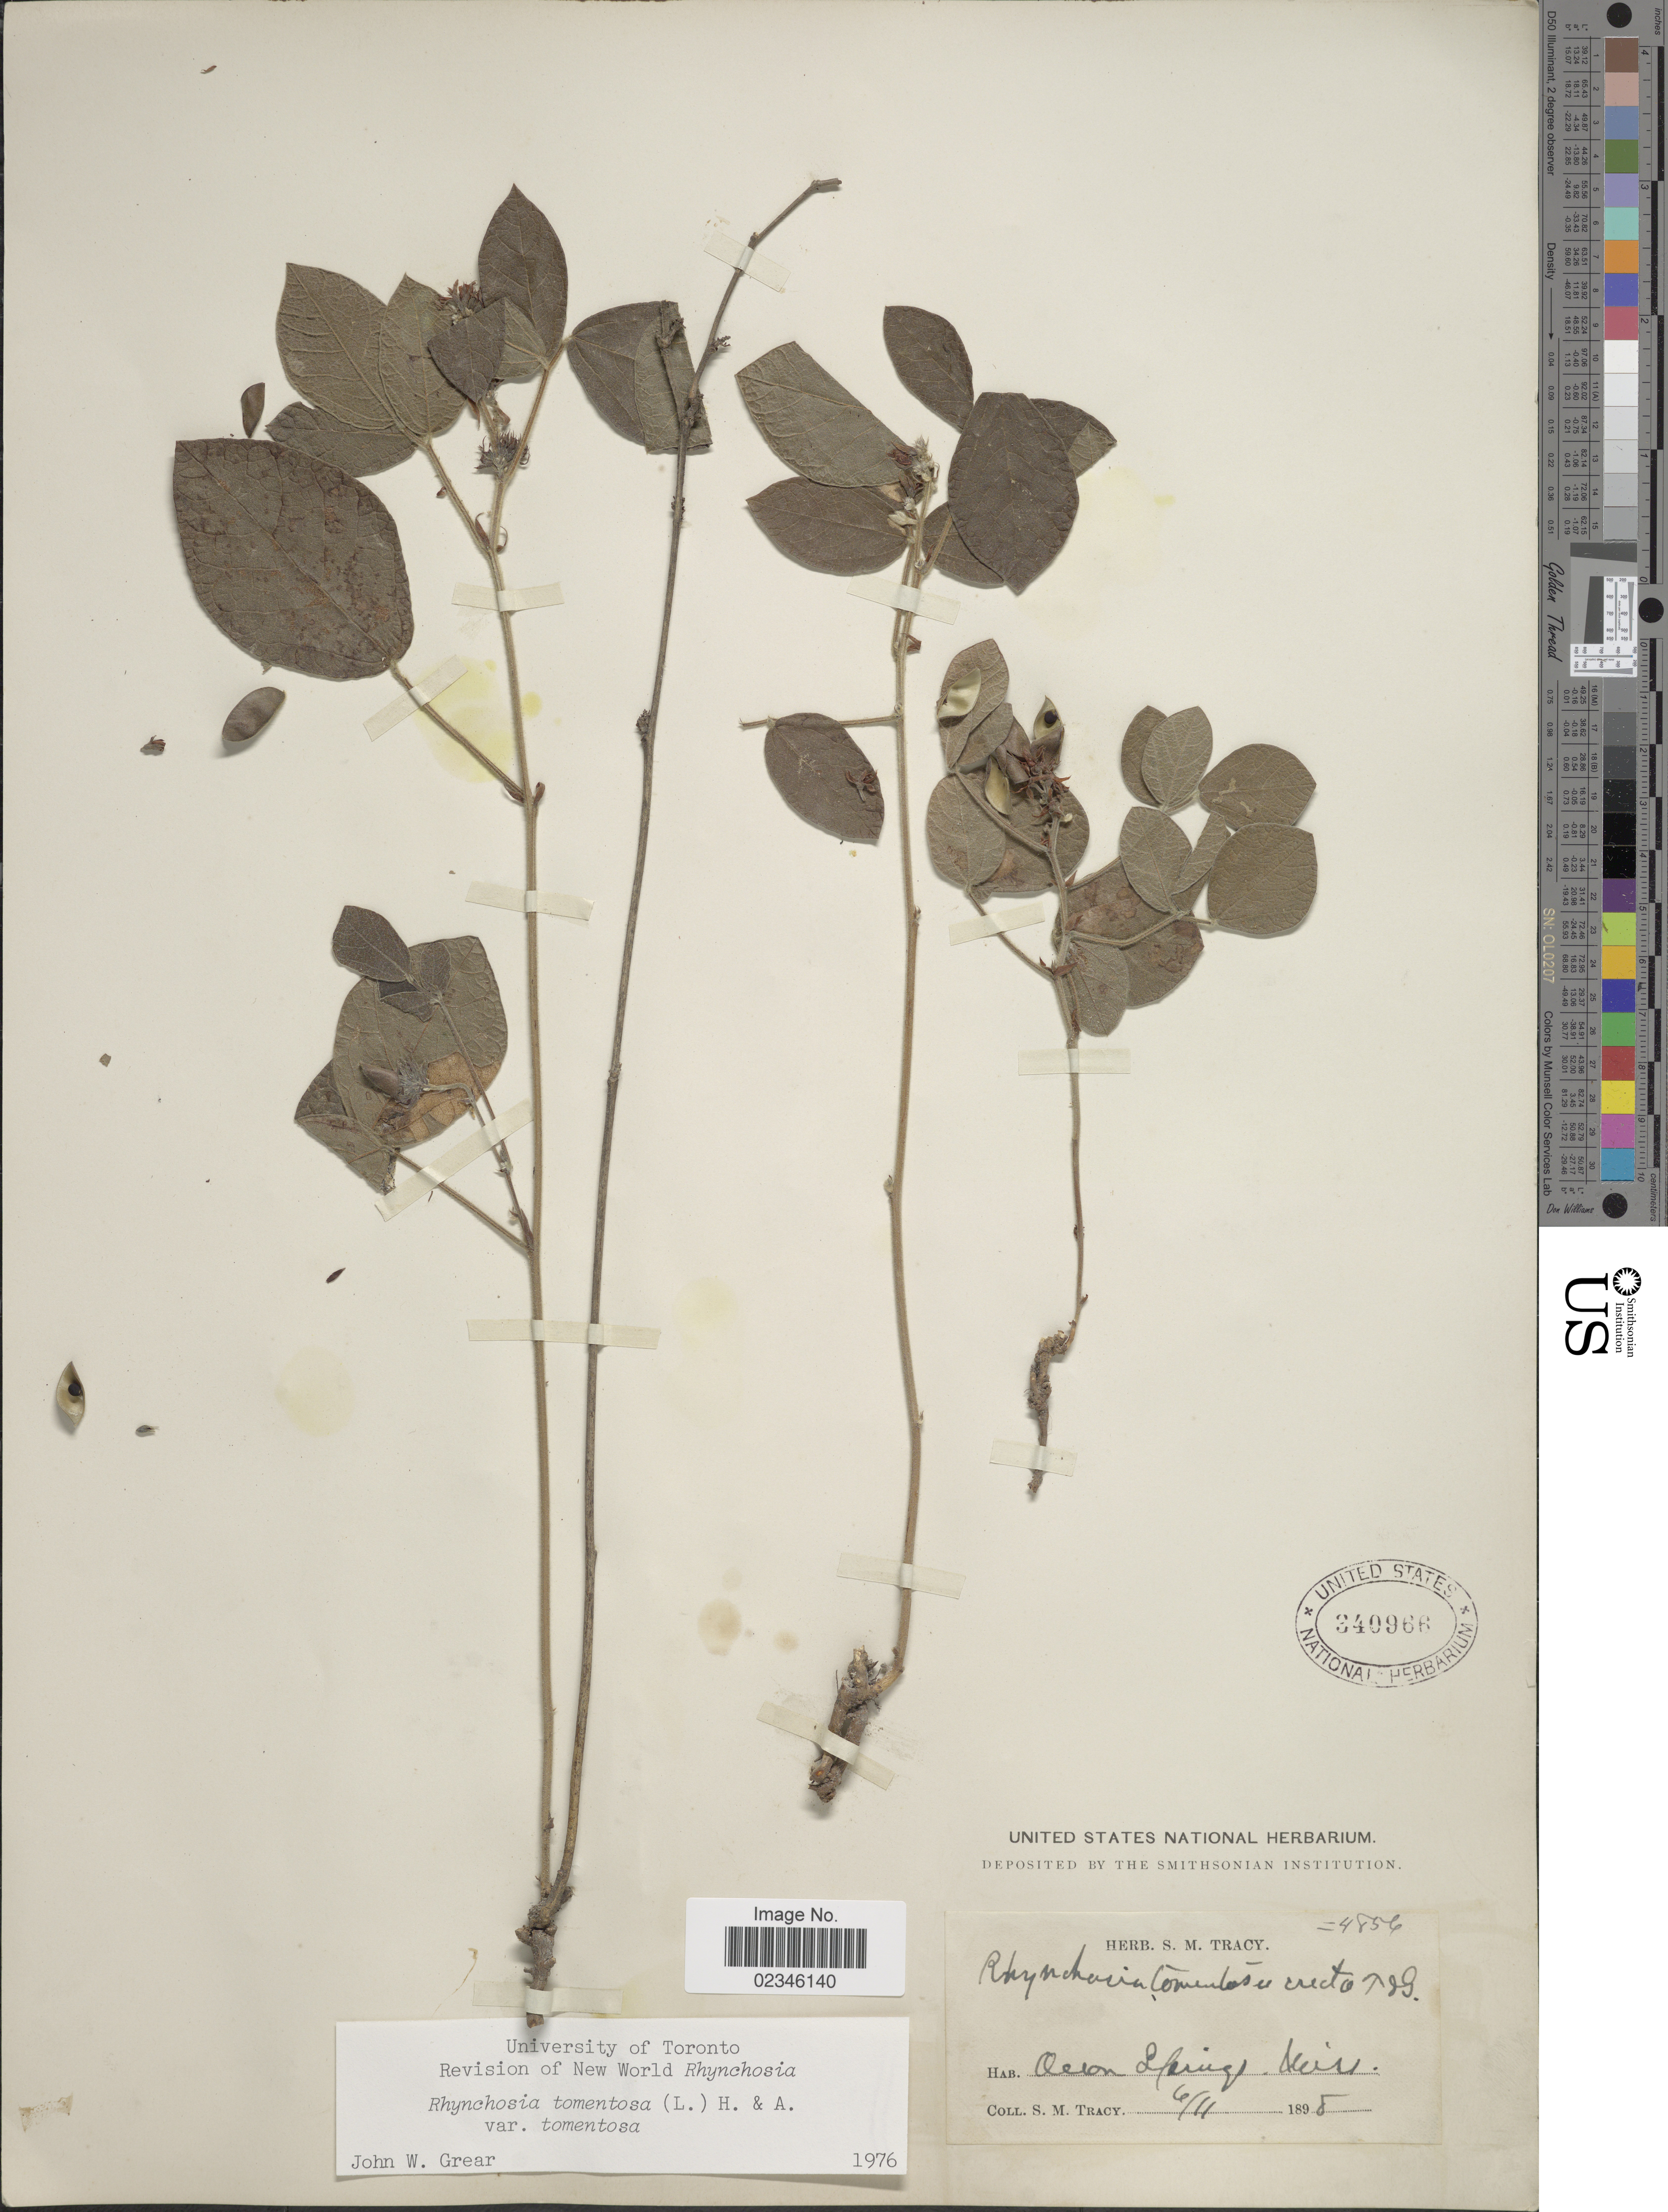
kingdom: Plantae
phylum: Tracheophyta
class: Magnoliopsida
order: Fabales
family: Fabaceae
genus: Rhynchosia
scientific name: Rhynchosia tomentosa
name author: (L.) Hook. & Arn.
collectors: S. M. Tracy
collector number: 4854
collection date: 1898-06-11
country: United States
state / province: Mississippi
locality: Ocean Springs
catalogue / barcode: US 340966